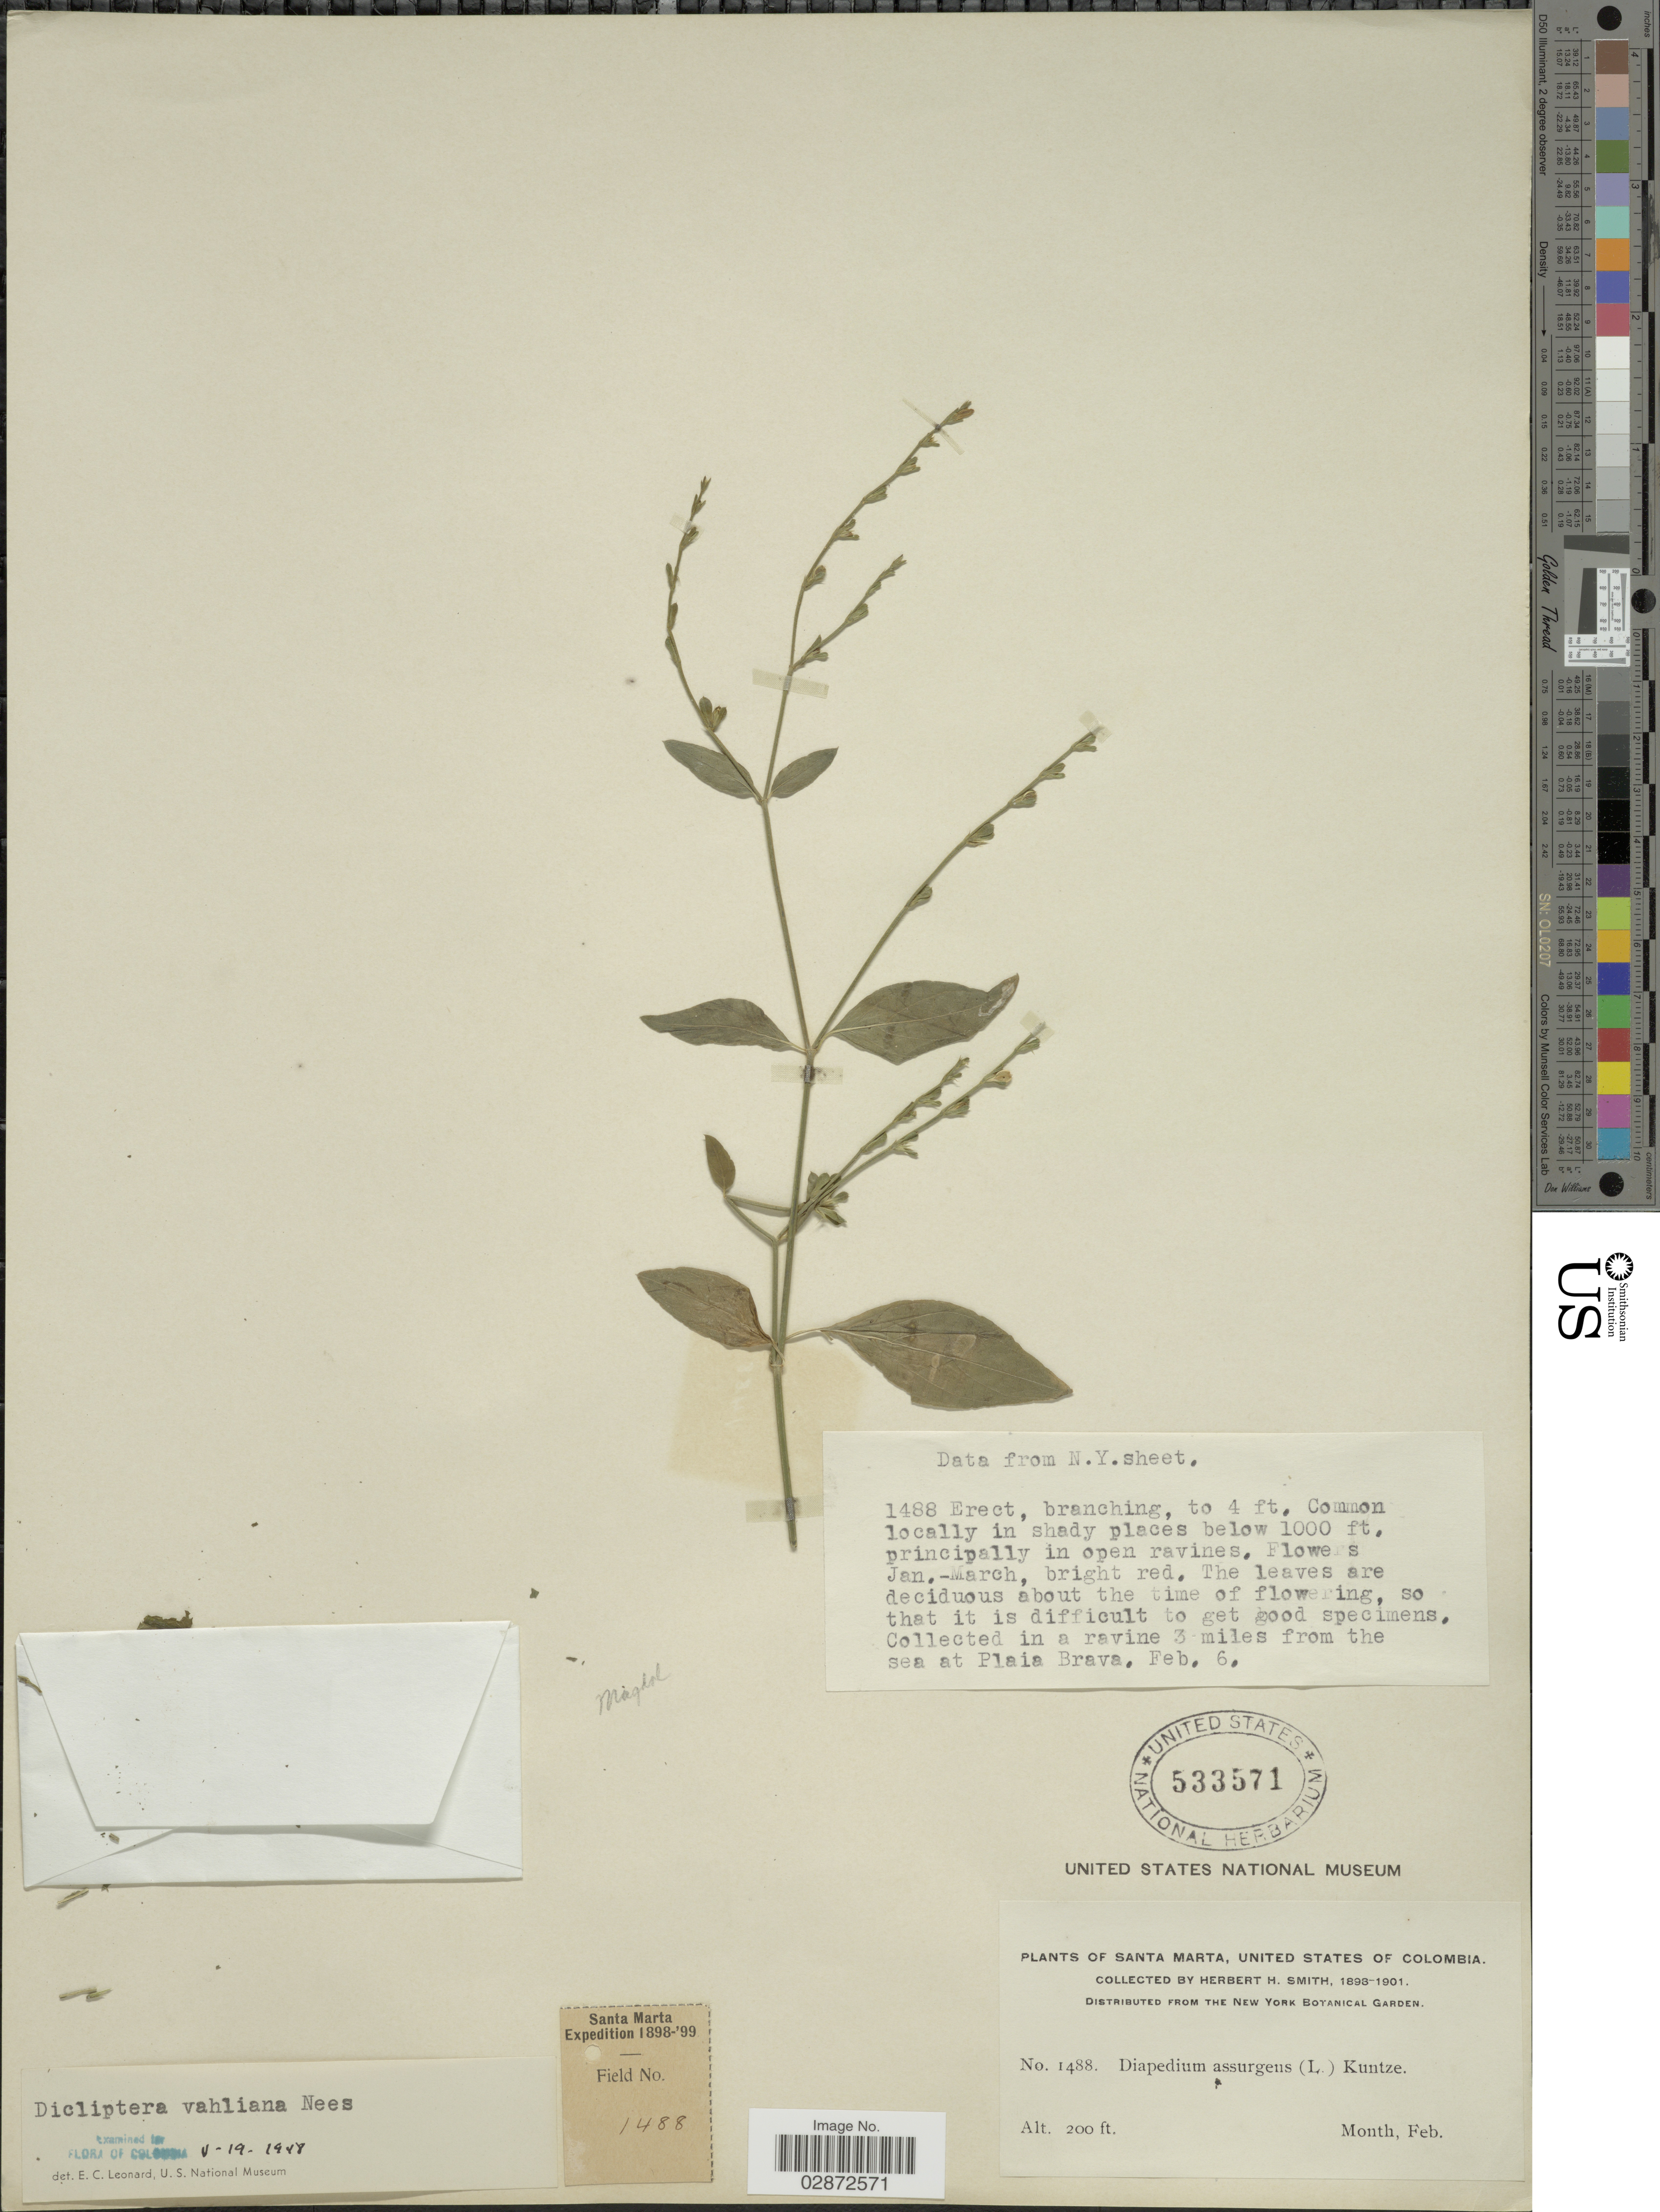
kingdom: Plantae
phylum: Tracheophyta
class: Magnoliopsida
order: Lamiales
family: Acanthaceae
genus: Dicliptera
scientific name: Dicliptera vahliana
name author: Nees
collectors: Herbert H. Smith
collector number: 1488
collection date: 1898-02-06/1901-02-06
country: Colombia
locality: In a ravine 3 miles from the sea at Plaia Brava. Santa Marta.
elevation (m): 61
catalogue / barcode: US 533571